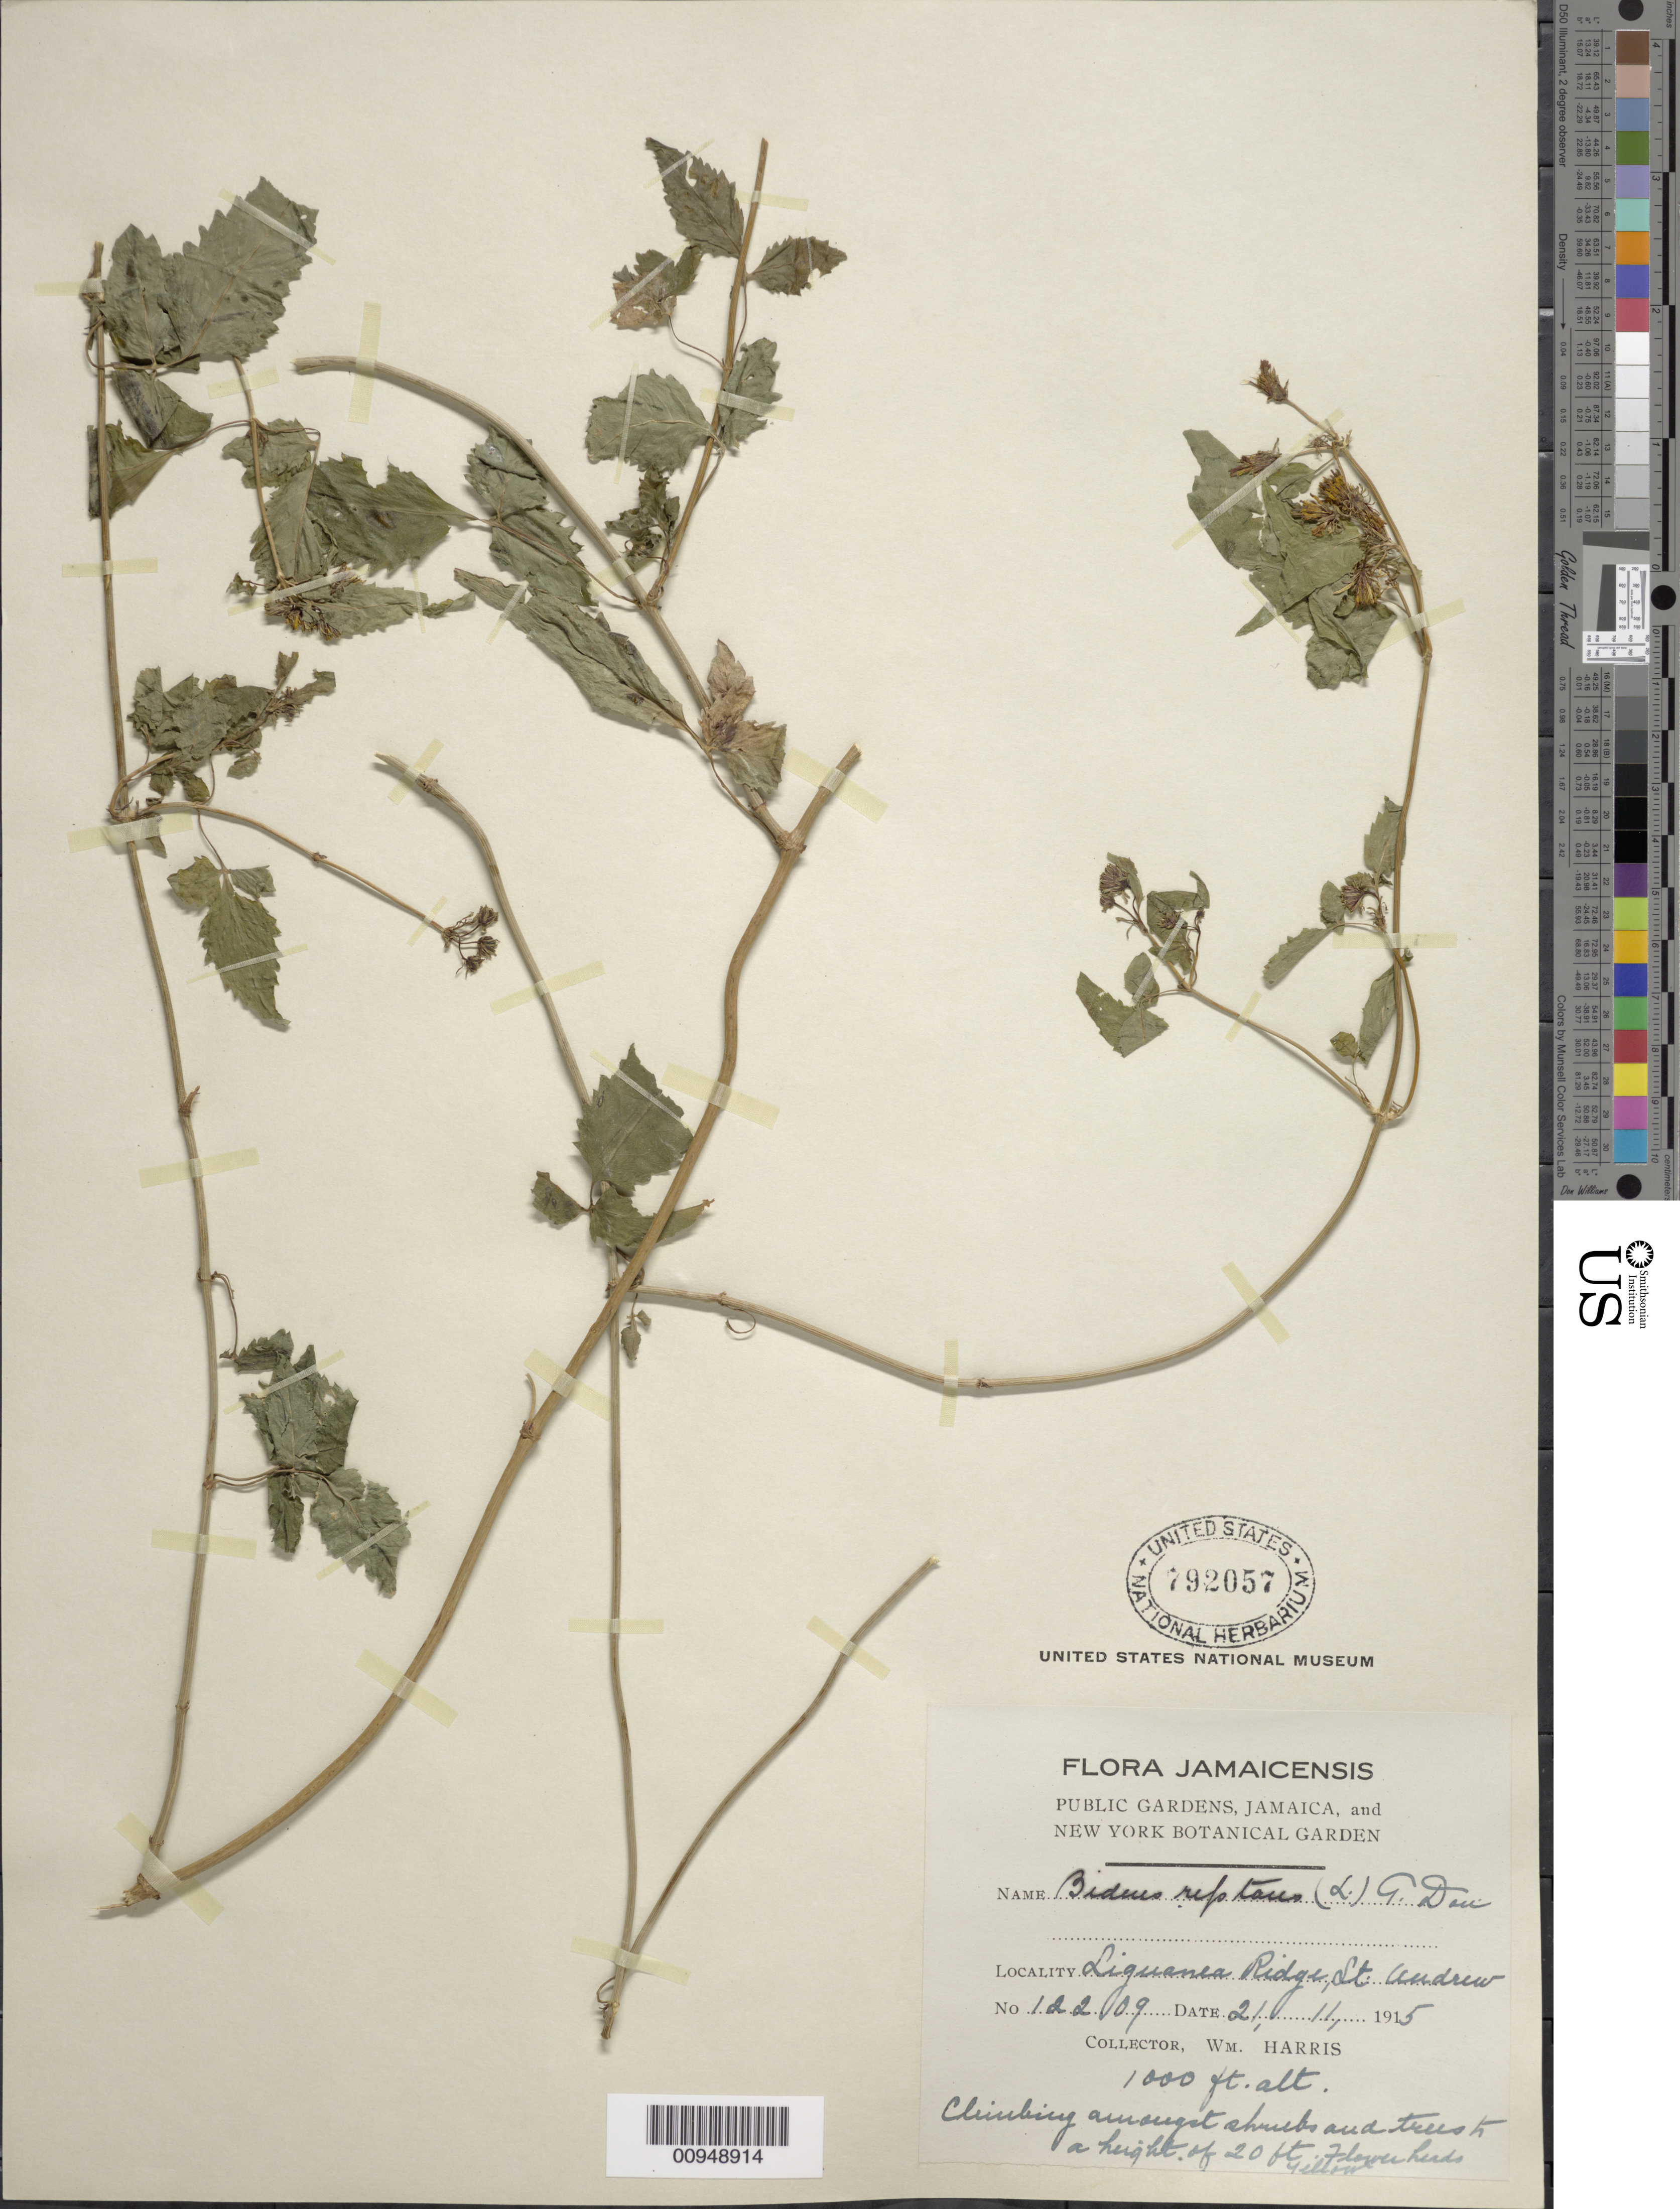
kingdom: Plantae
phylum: Tracheophyta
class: Magnoliopsida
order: Asterales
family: Asteraceae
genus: Bidens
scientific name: Bidens reptans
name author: (L.) G. Don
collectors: W. H. Harris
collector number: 12209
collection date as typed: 21 Sep 1915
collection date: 1915-09-21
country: Jamaica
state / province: Saint Andrew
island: Jamaica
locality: Liguanea Ridge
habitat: Amongst shrubs and trees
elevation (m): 305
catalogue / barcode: US 792057